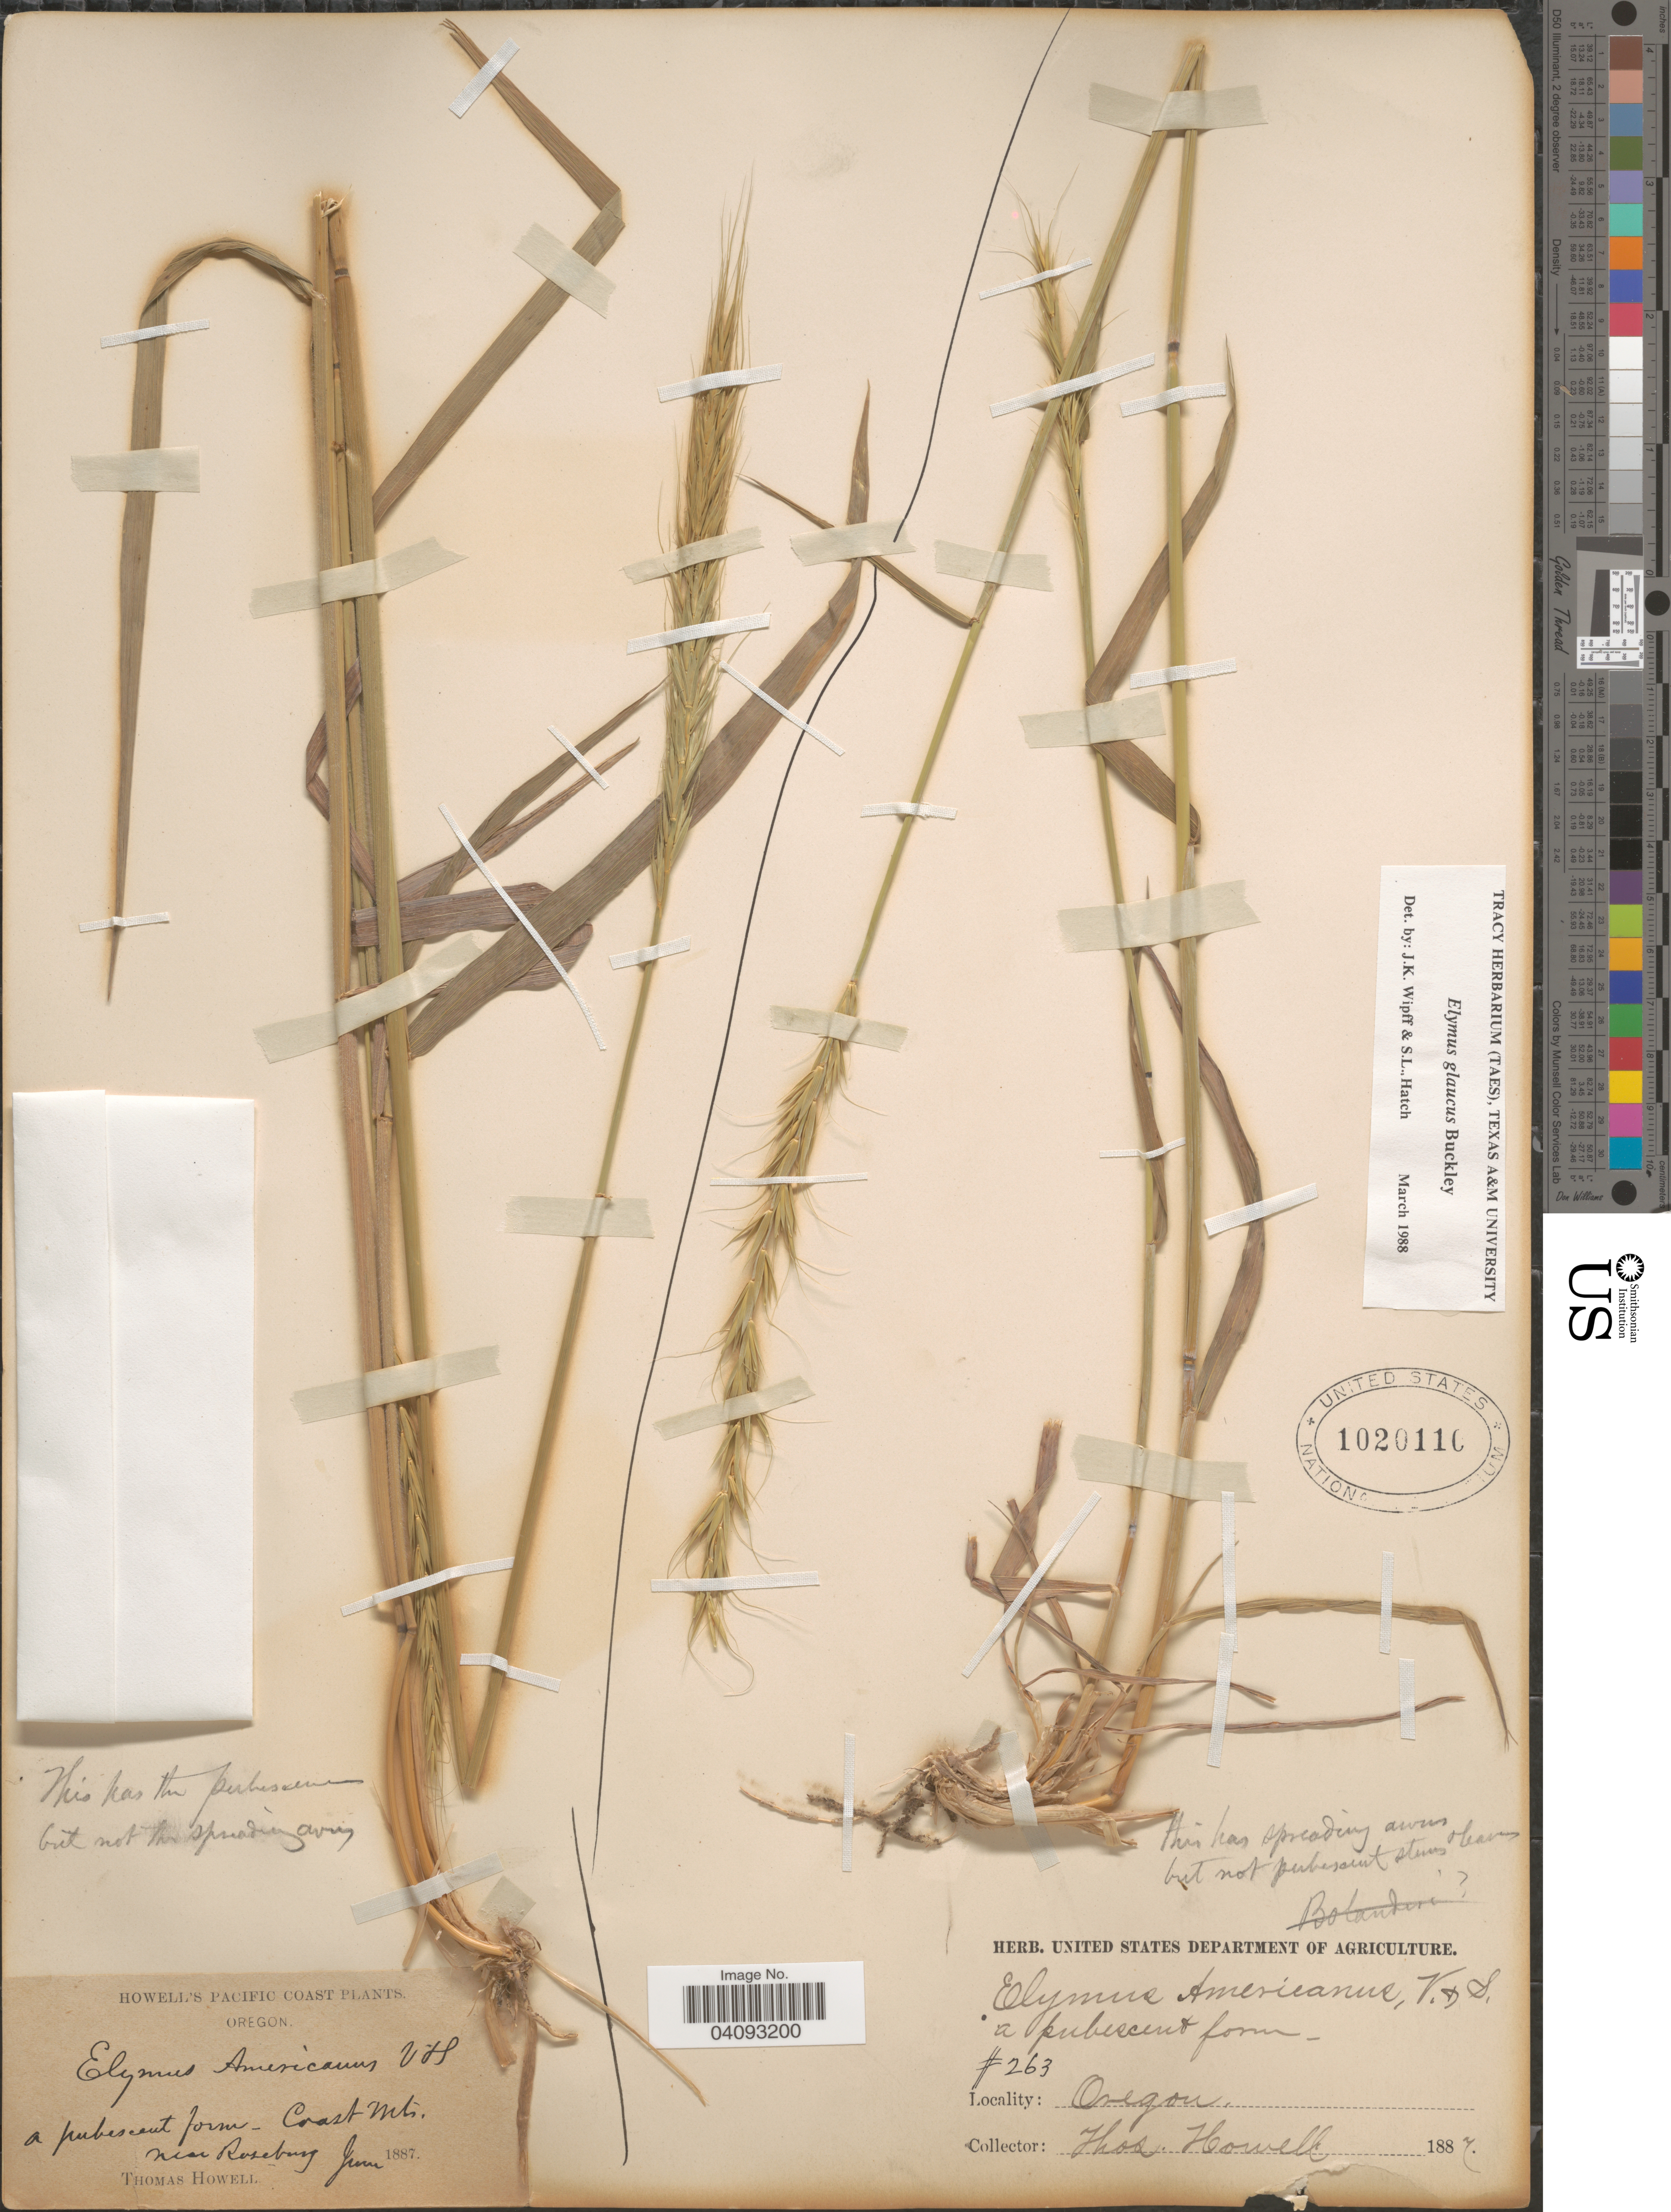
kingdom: Plantae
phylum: Tracheophyta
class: Liliopsida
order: Poales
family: Poaceae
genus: Elymus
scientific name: Elymus glaucus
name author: Buckley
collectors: T. Howell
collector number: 263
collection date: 1887-06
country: United States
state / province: Oregon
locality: Pacific Coast. Coast Mts. near Roseburg.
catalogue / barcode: US 1020110